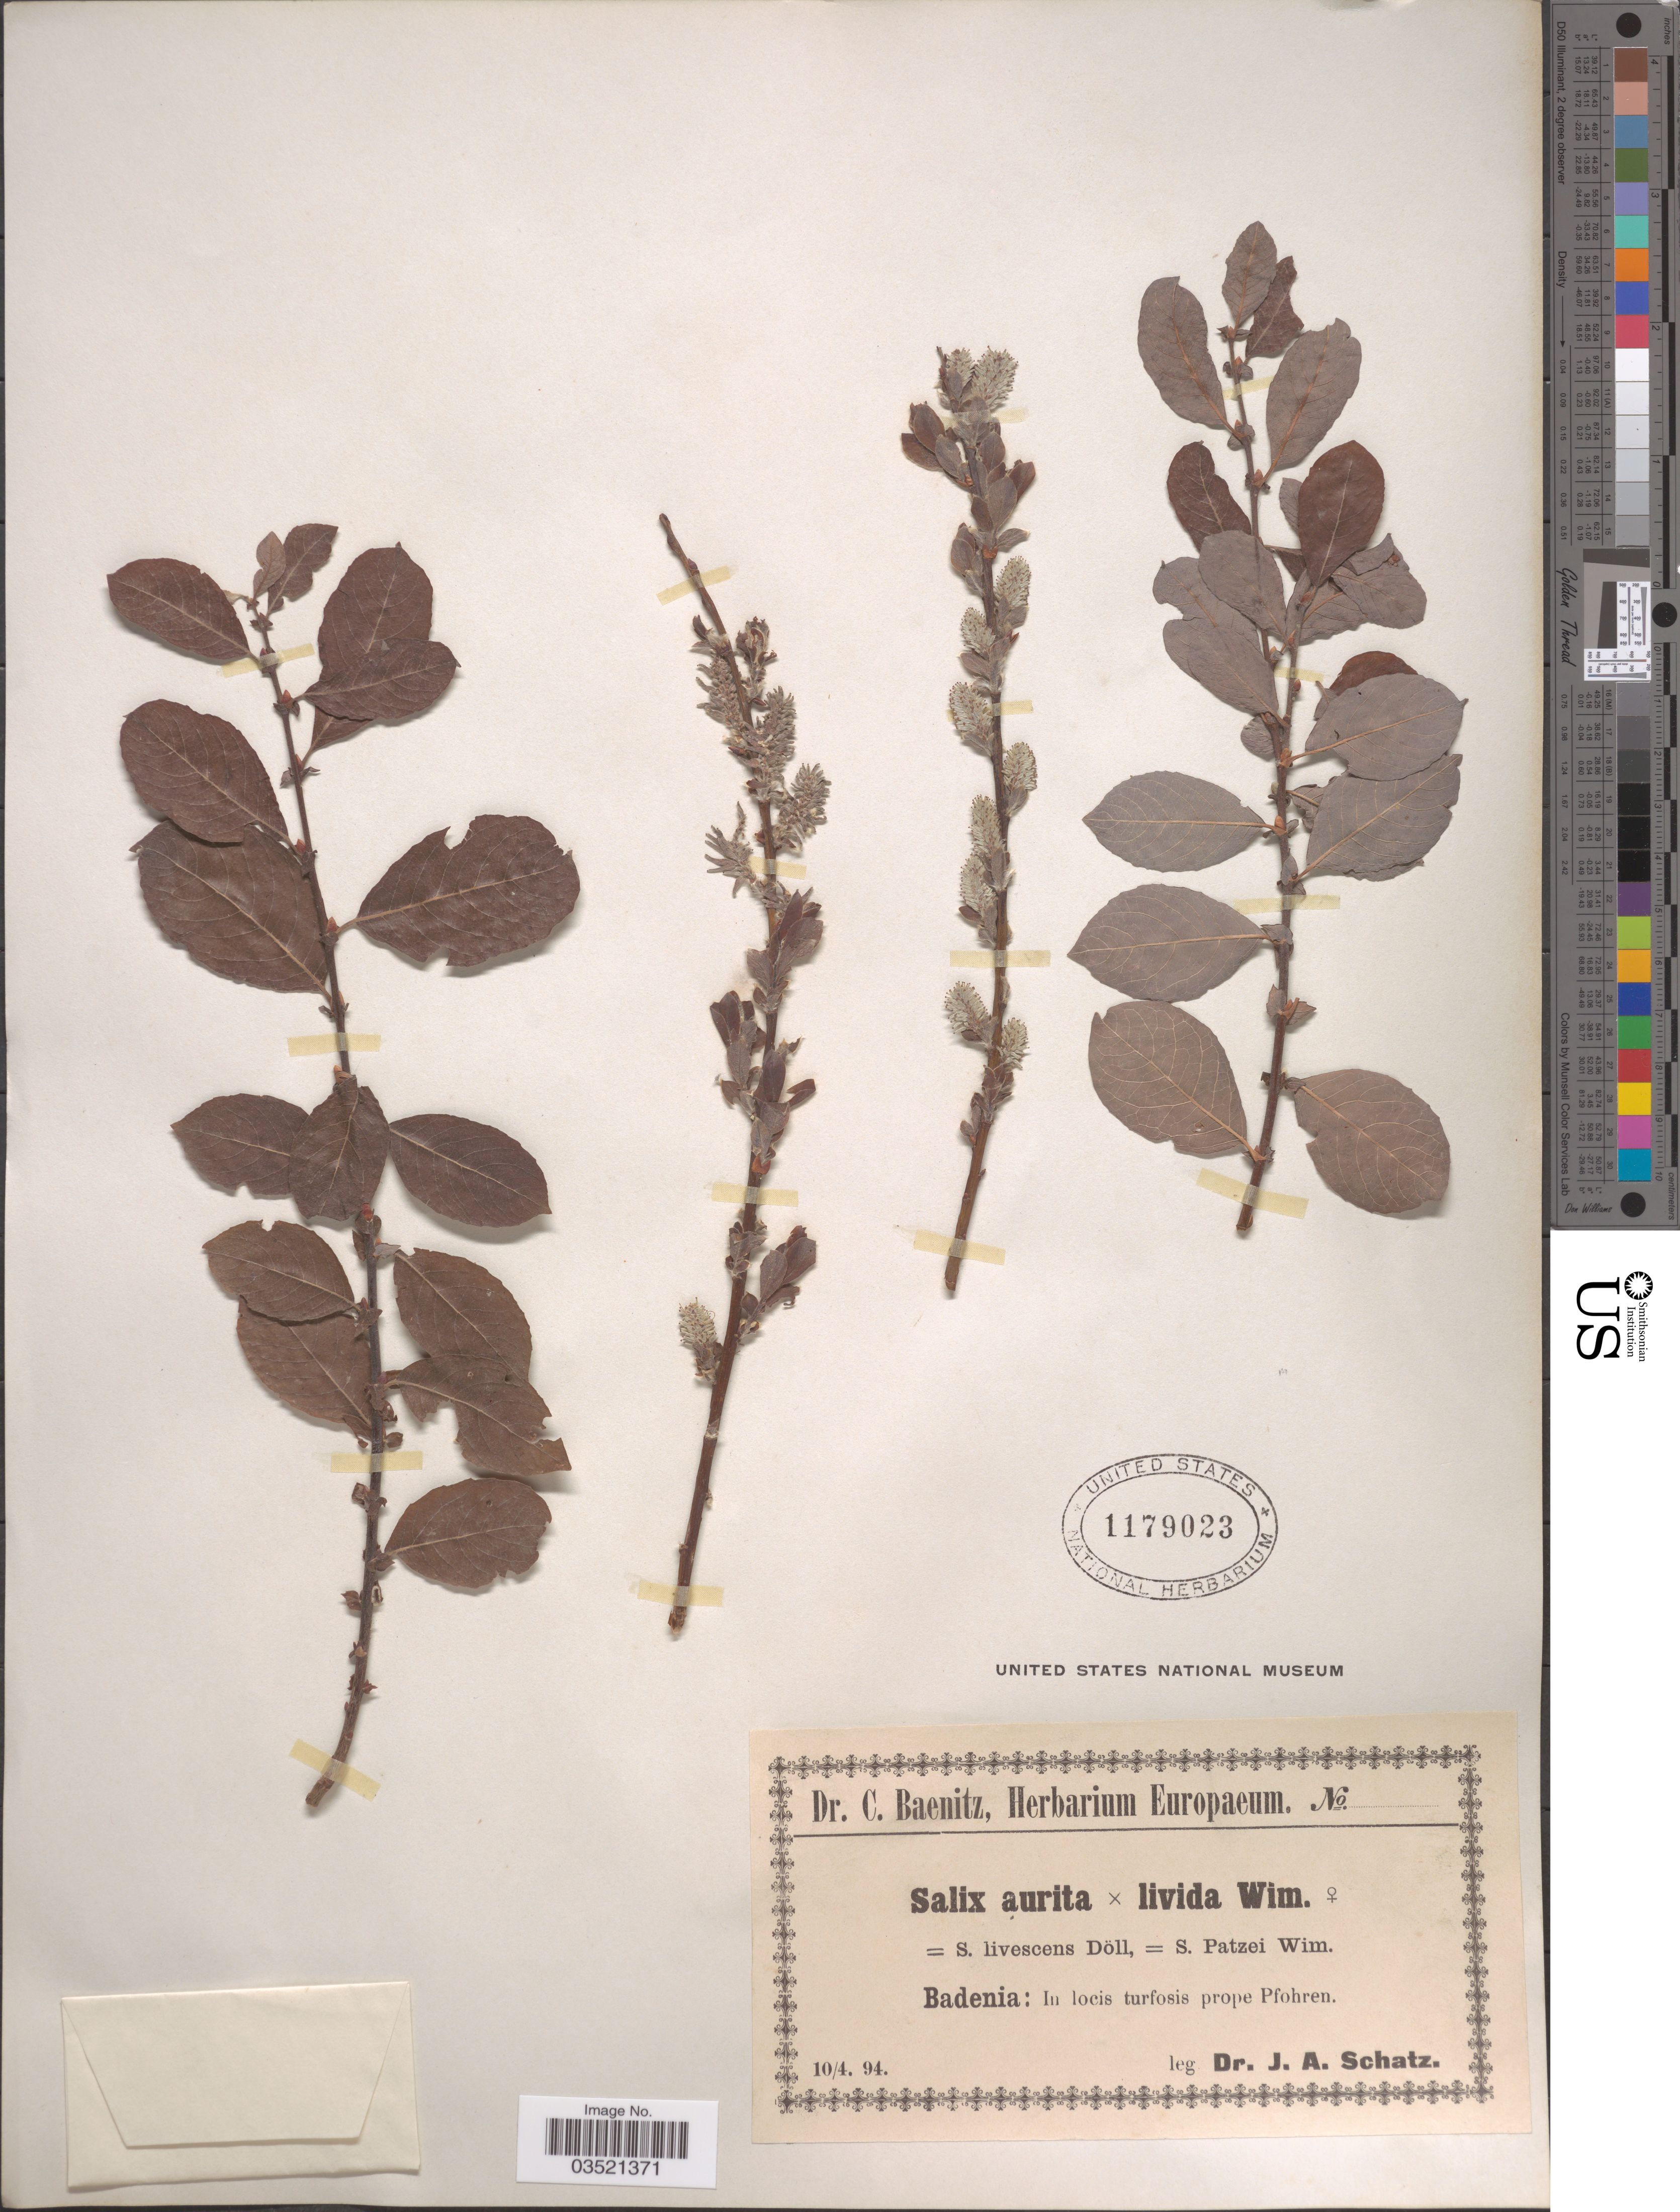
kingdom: Plantae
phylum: Tracheophyta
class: Magnoliopsida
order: Malpighiales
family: Salicaceae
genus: Salix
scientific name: Salix aurita x S. livida Wahlenb.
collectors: J. Schatz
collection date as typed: Transcribed d/m/y: 10/4/94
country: Germany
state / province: Baden-Württemberg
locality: Badenia: In locis turfosis prope Pfohren.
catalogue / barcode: US 1179023